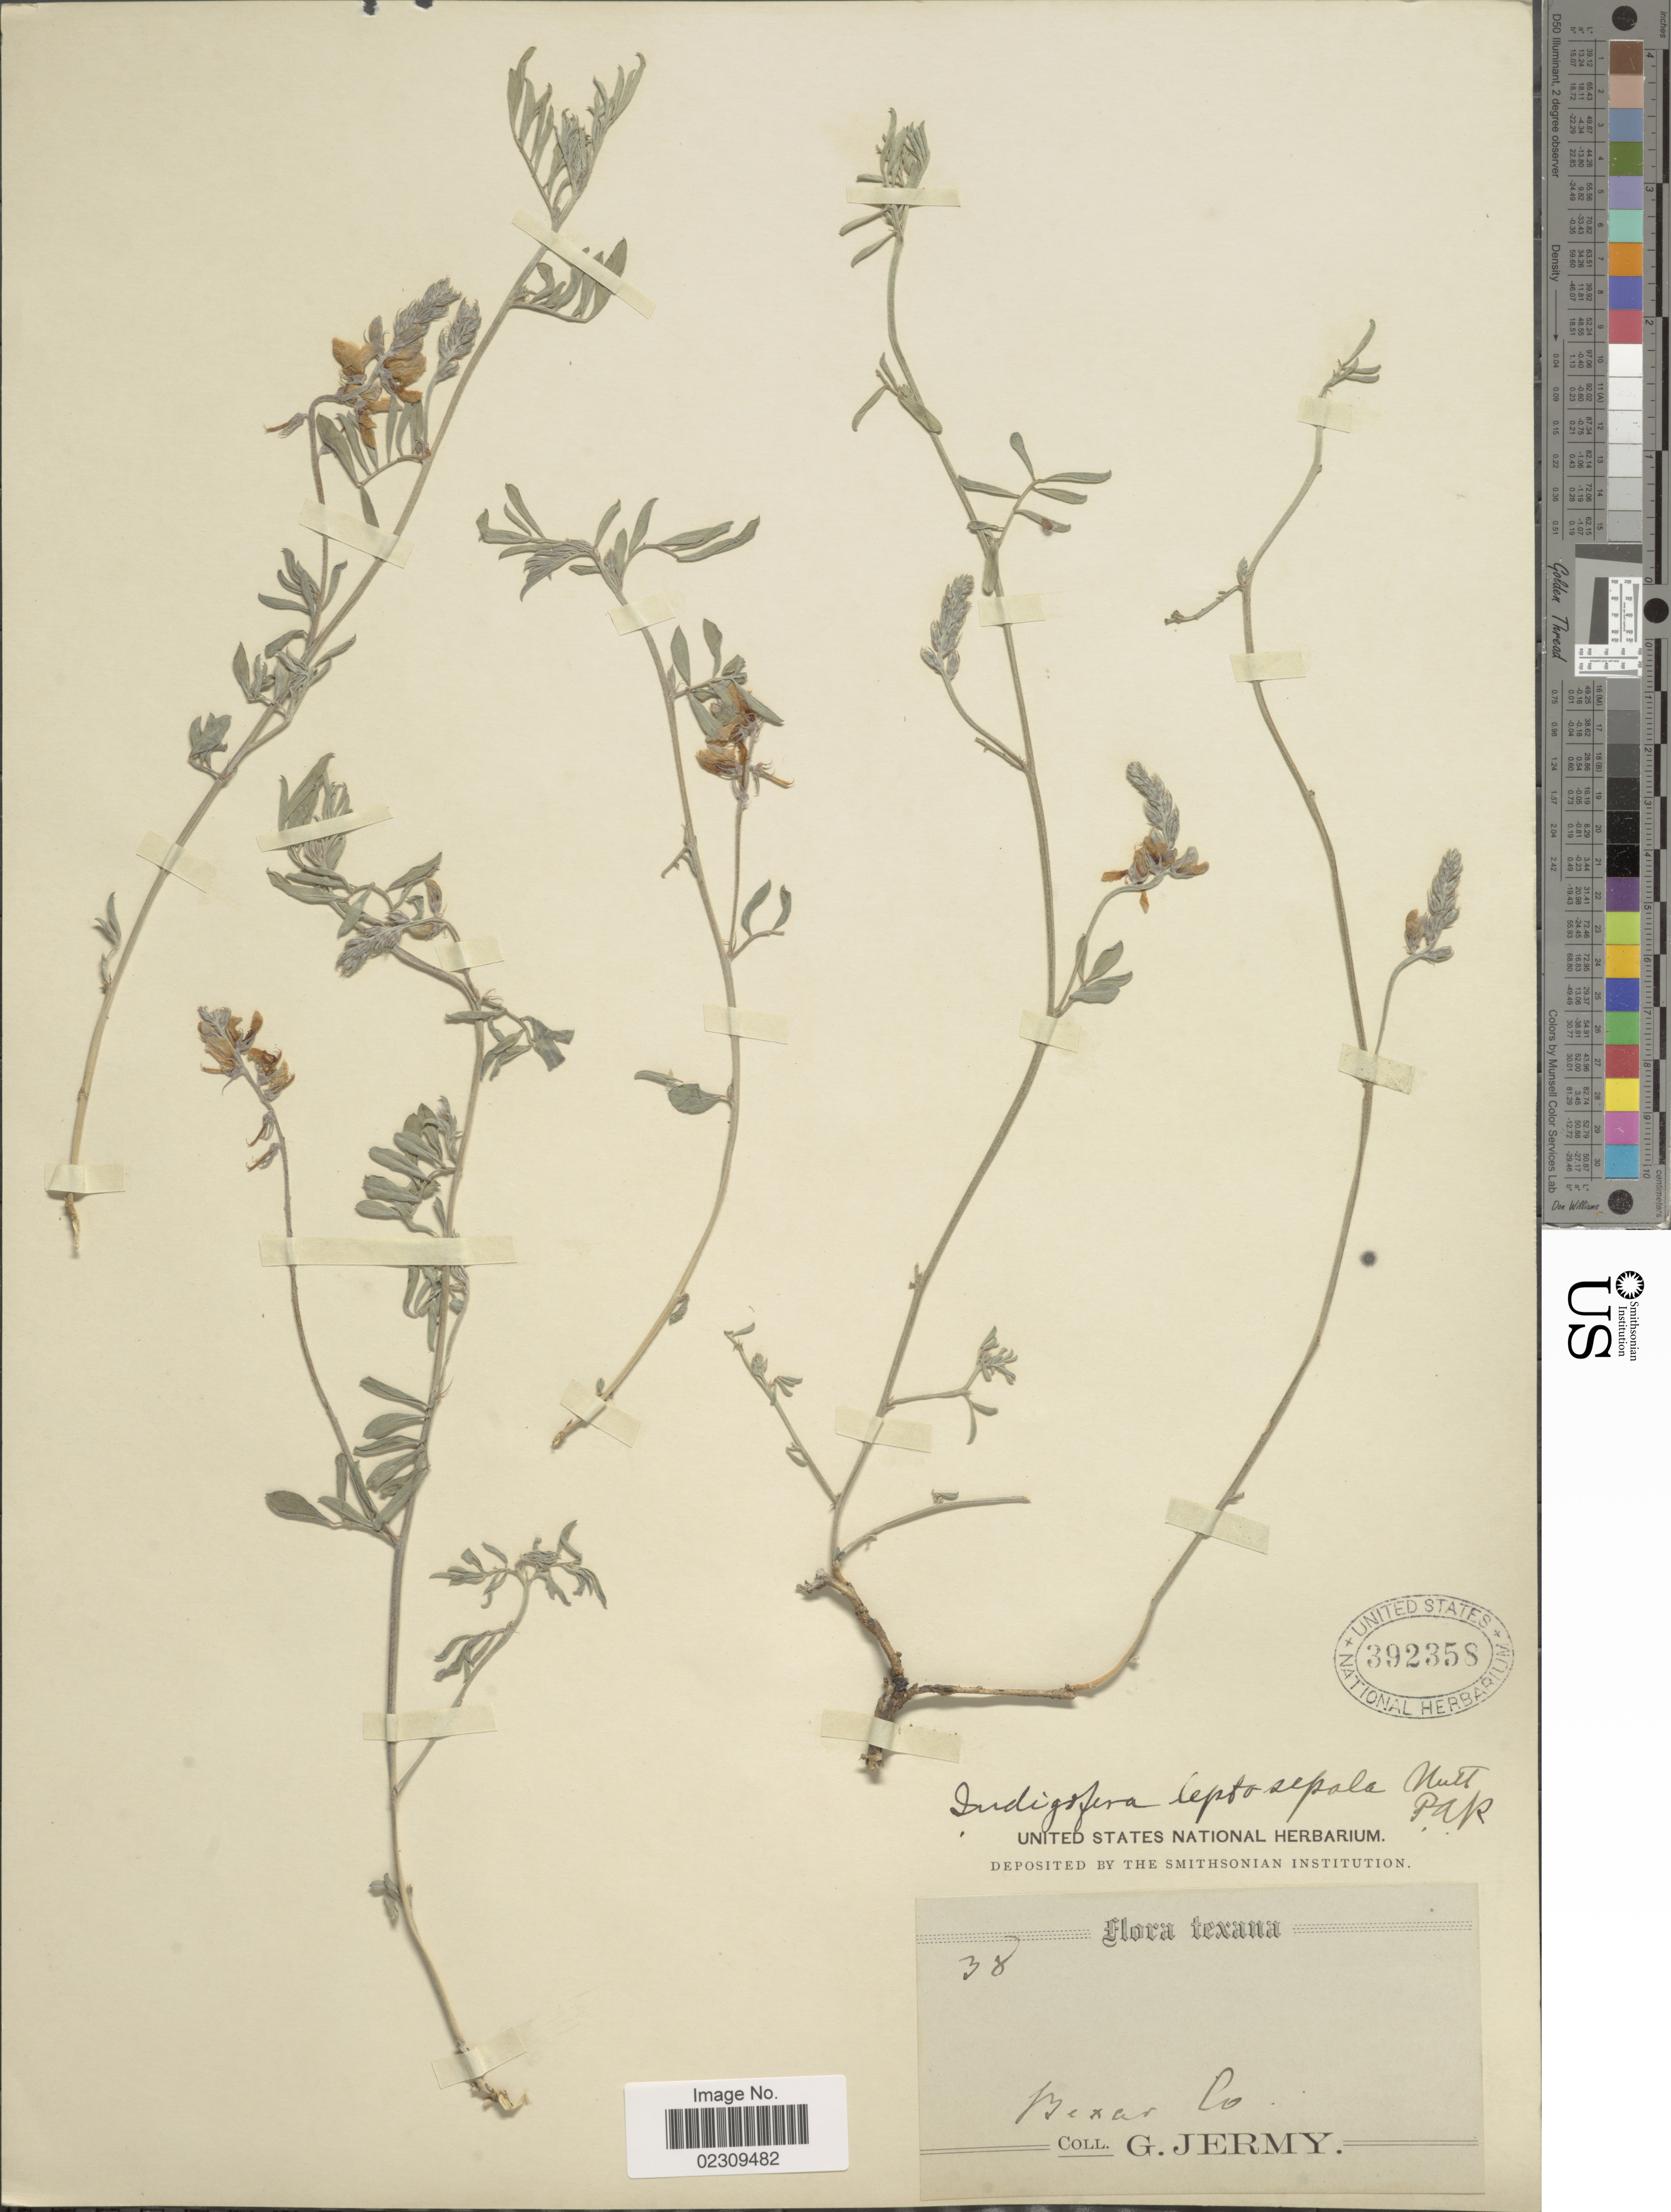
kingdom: Plantae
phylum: Tracheophyta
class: Magnoliopsida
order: Fabales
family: Fabaceae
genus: Indigofera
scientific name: Indigofera leptosepala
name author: Nutt.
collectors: G. Jermy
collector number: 38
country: United States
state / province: Texas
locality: Bexar Co.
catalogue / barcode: US 392358